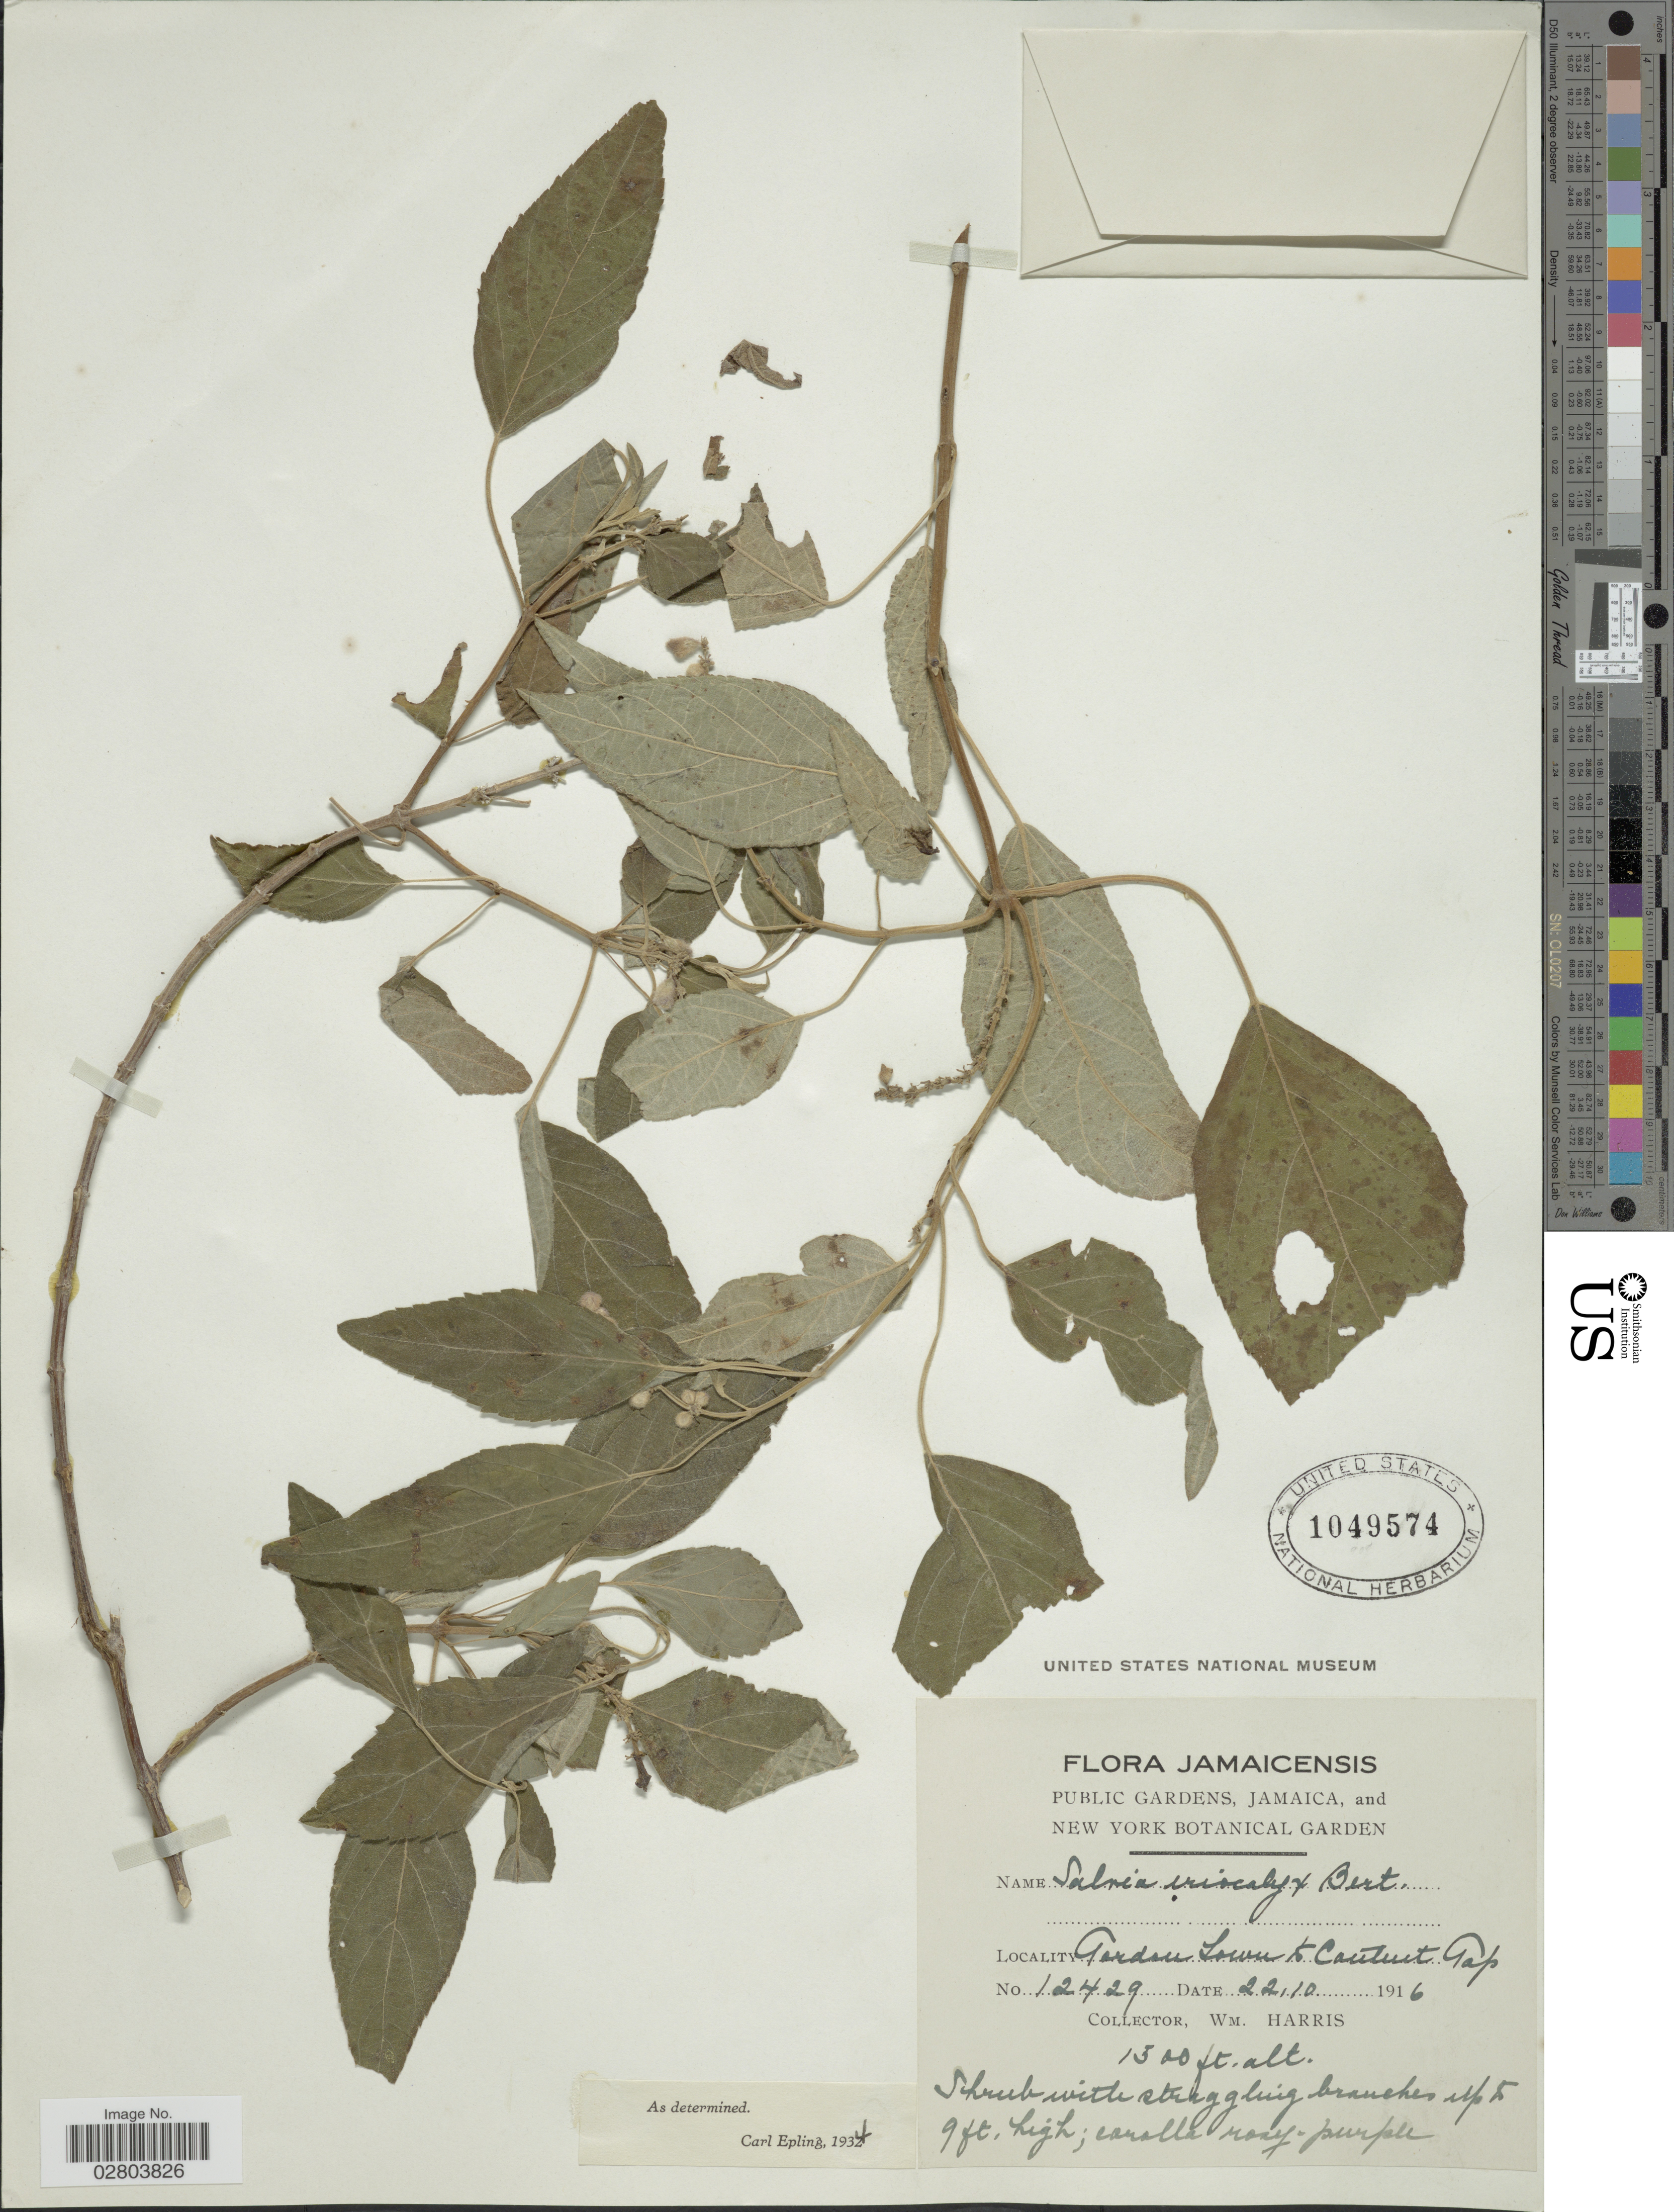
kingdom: Plantae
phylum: Tracheophyta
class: Magnoliopsida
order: Lamiales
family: Lamiaceae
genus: Salvia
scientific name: Salvia eriocalyx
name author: Bertero ex Roem. & Schult.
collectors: W. H. Harris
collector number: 12429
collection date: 1916-10-22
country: Jamaica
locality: Jamaicensis. Garden Lowes to Content Gap.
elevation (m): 457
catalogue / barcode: US 1049574